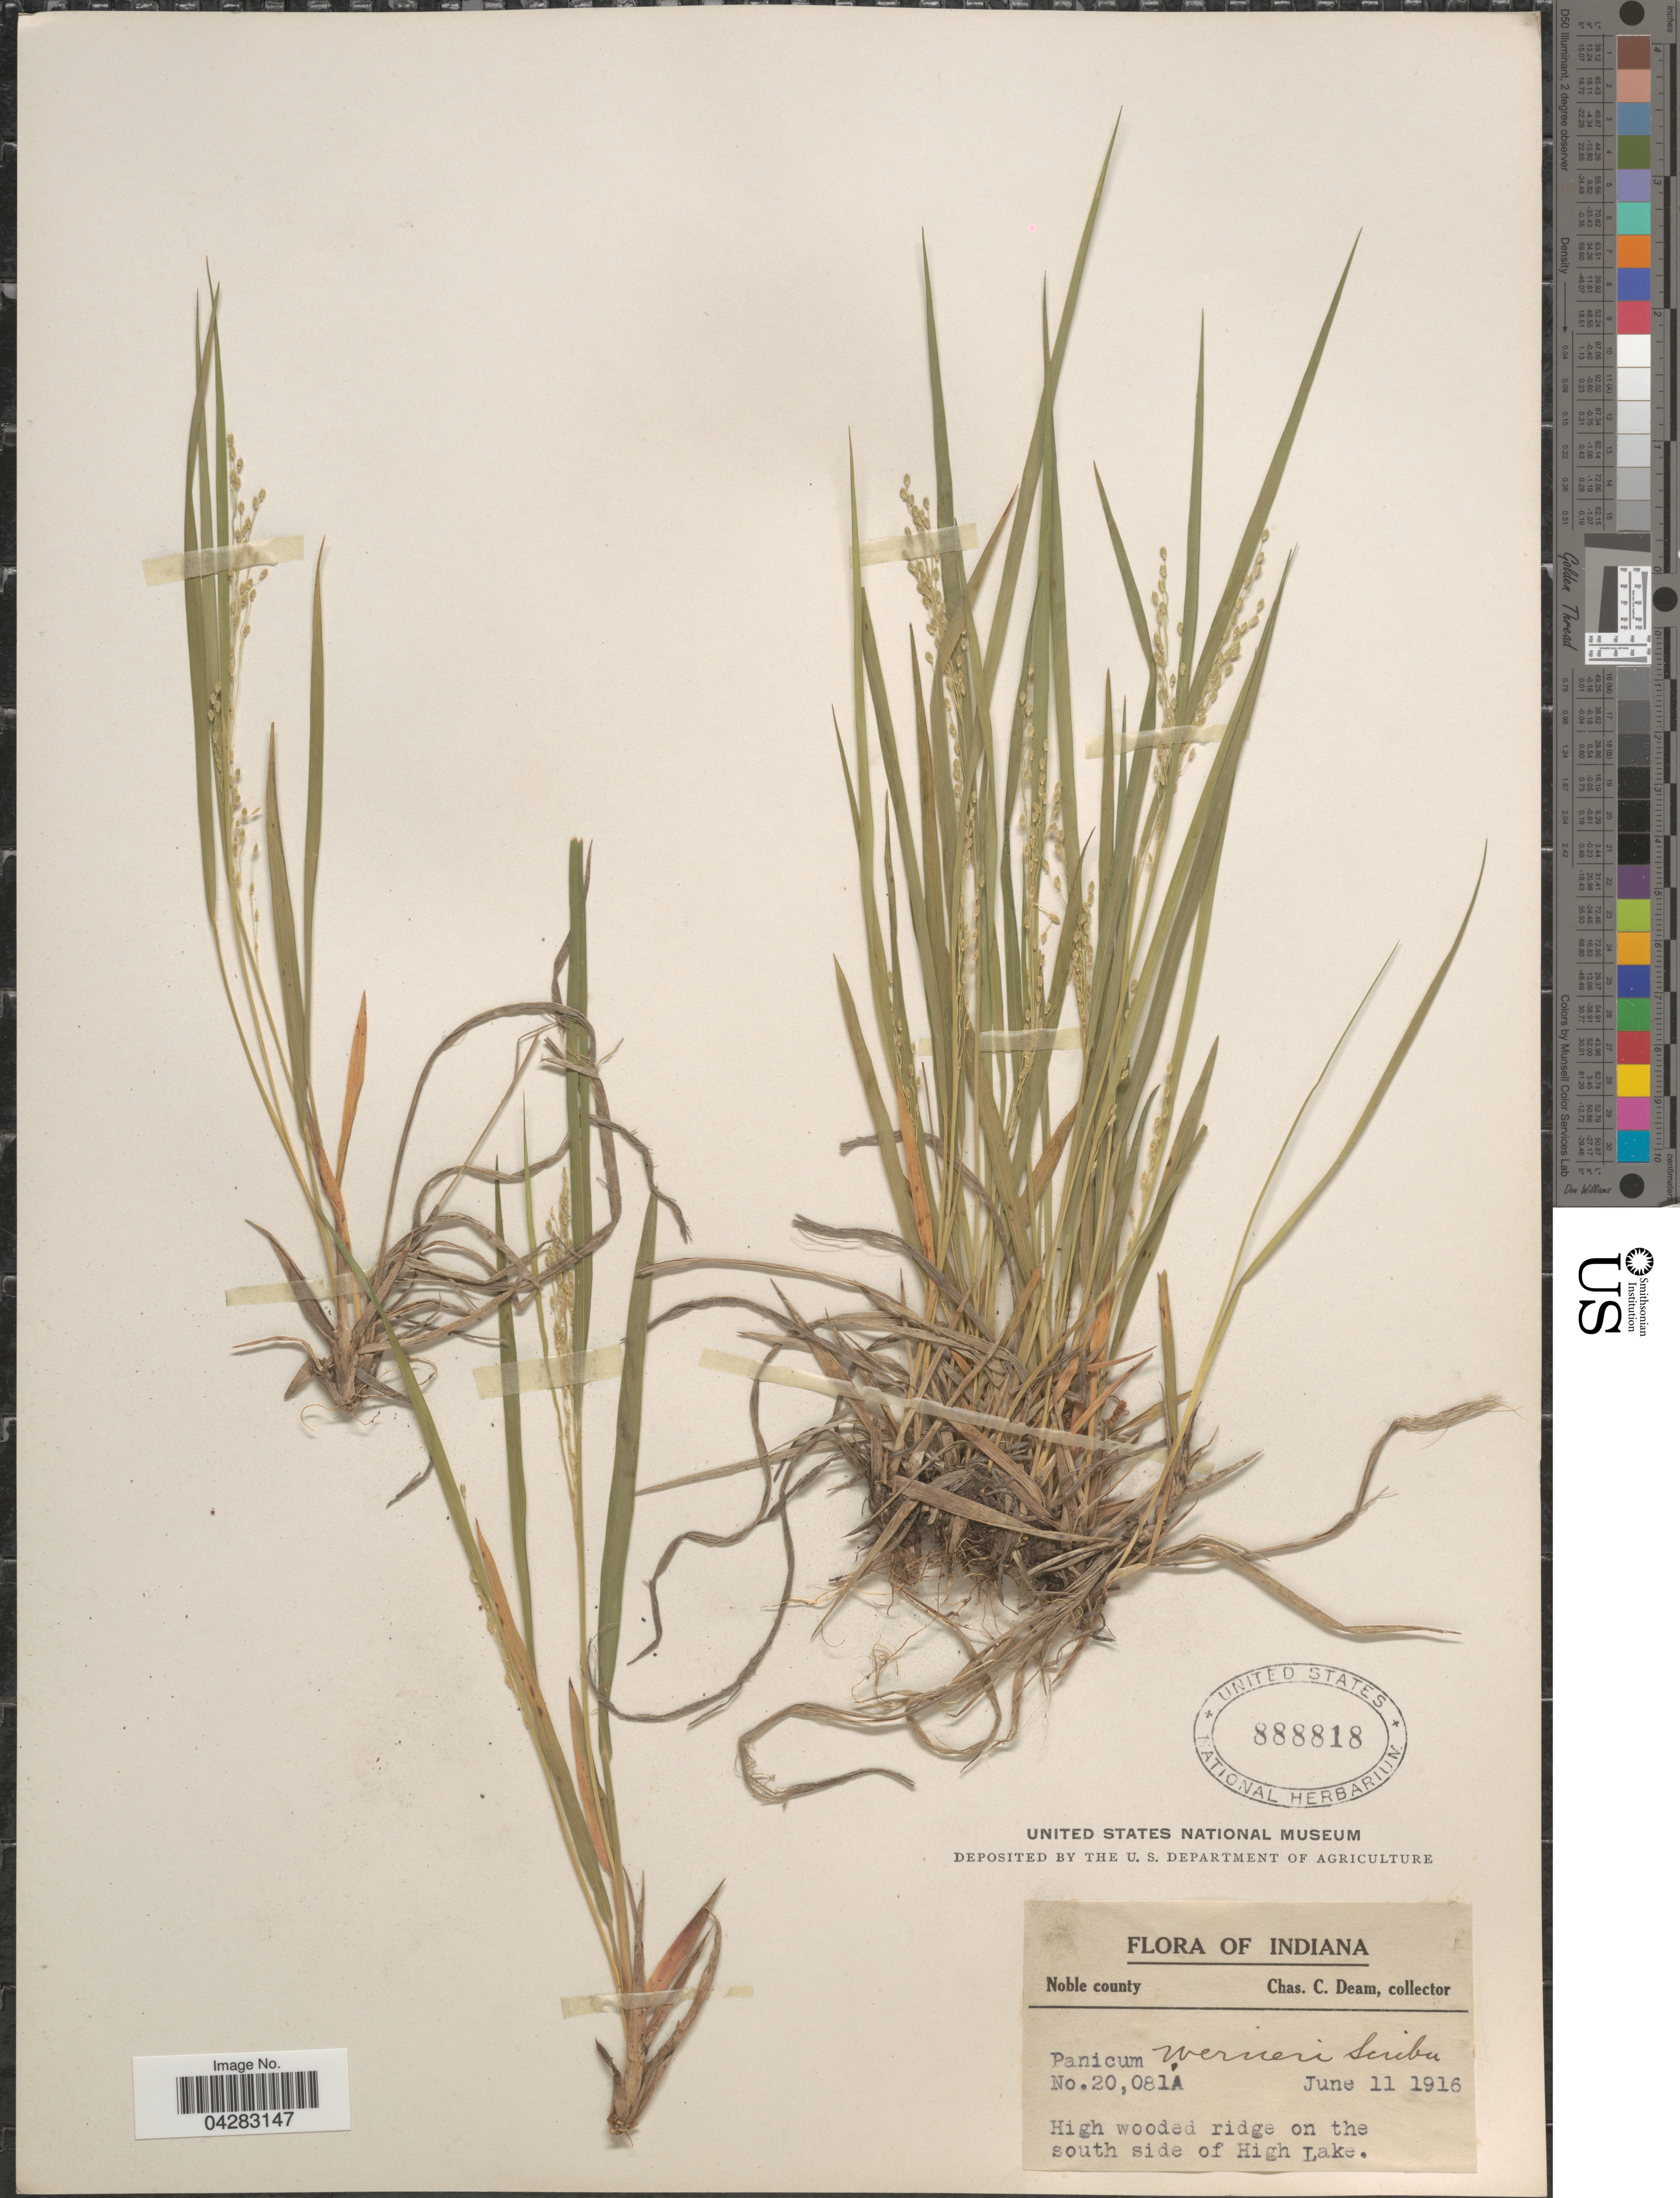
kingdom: Plantae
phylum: Tracheophyta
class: Liliopsida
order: Poales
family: Poaceae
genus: Dichanthelium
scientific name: Dichanthelium linearifolium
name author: (Scribn.) Gould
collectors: C. C. Deam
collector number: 20081A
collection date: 1916-06-11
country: United States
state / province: Indiana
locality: Noble county. High wooded ridge on the south side of High Lake.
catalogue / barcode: US 888818